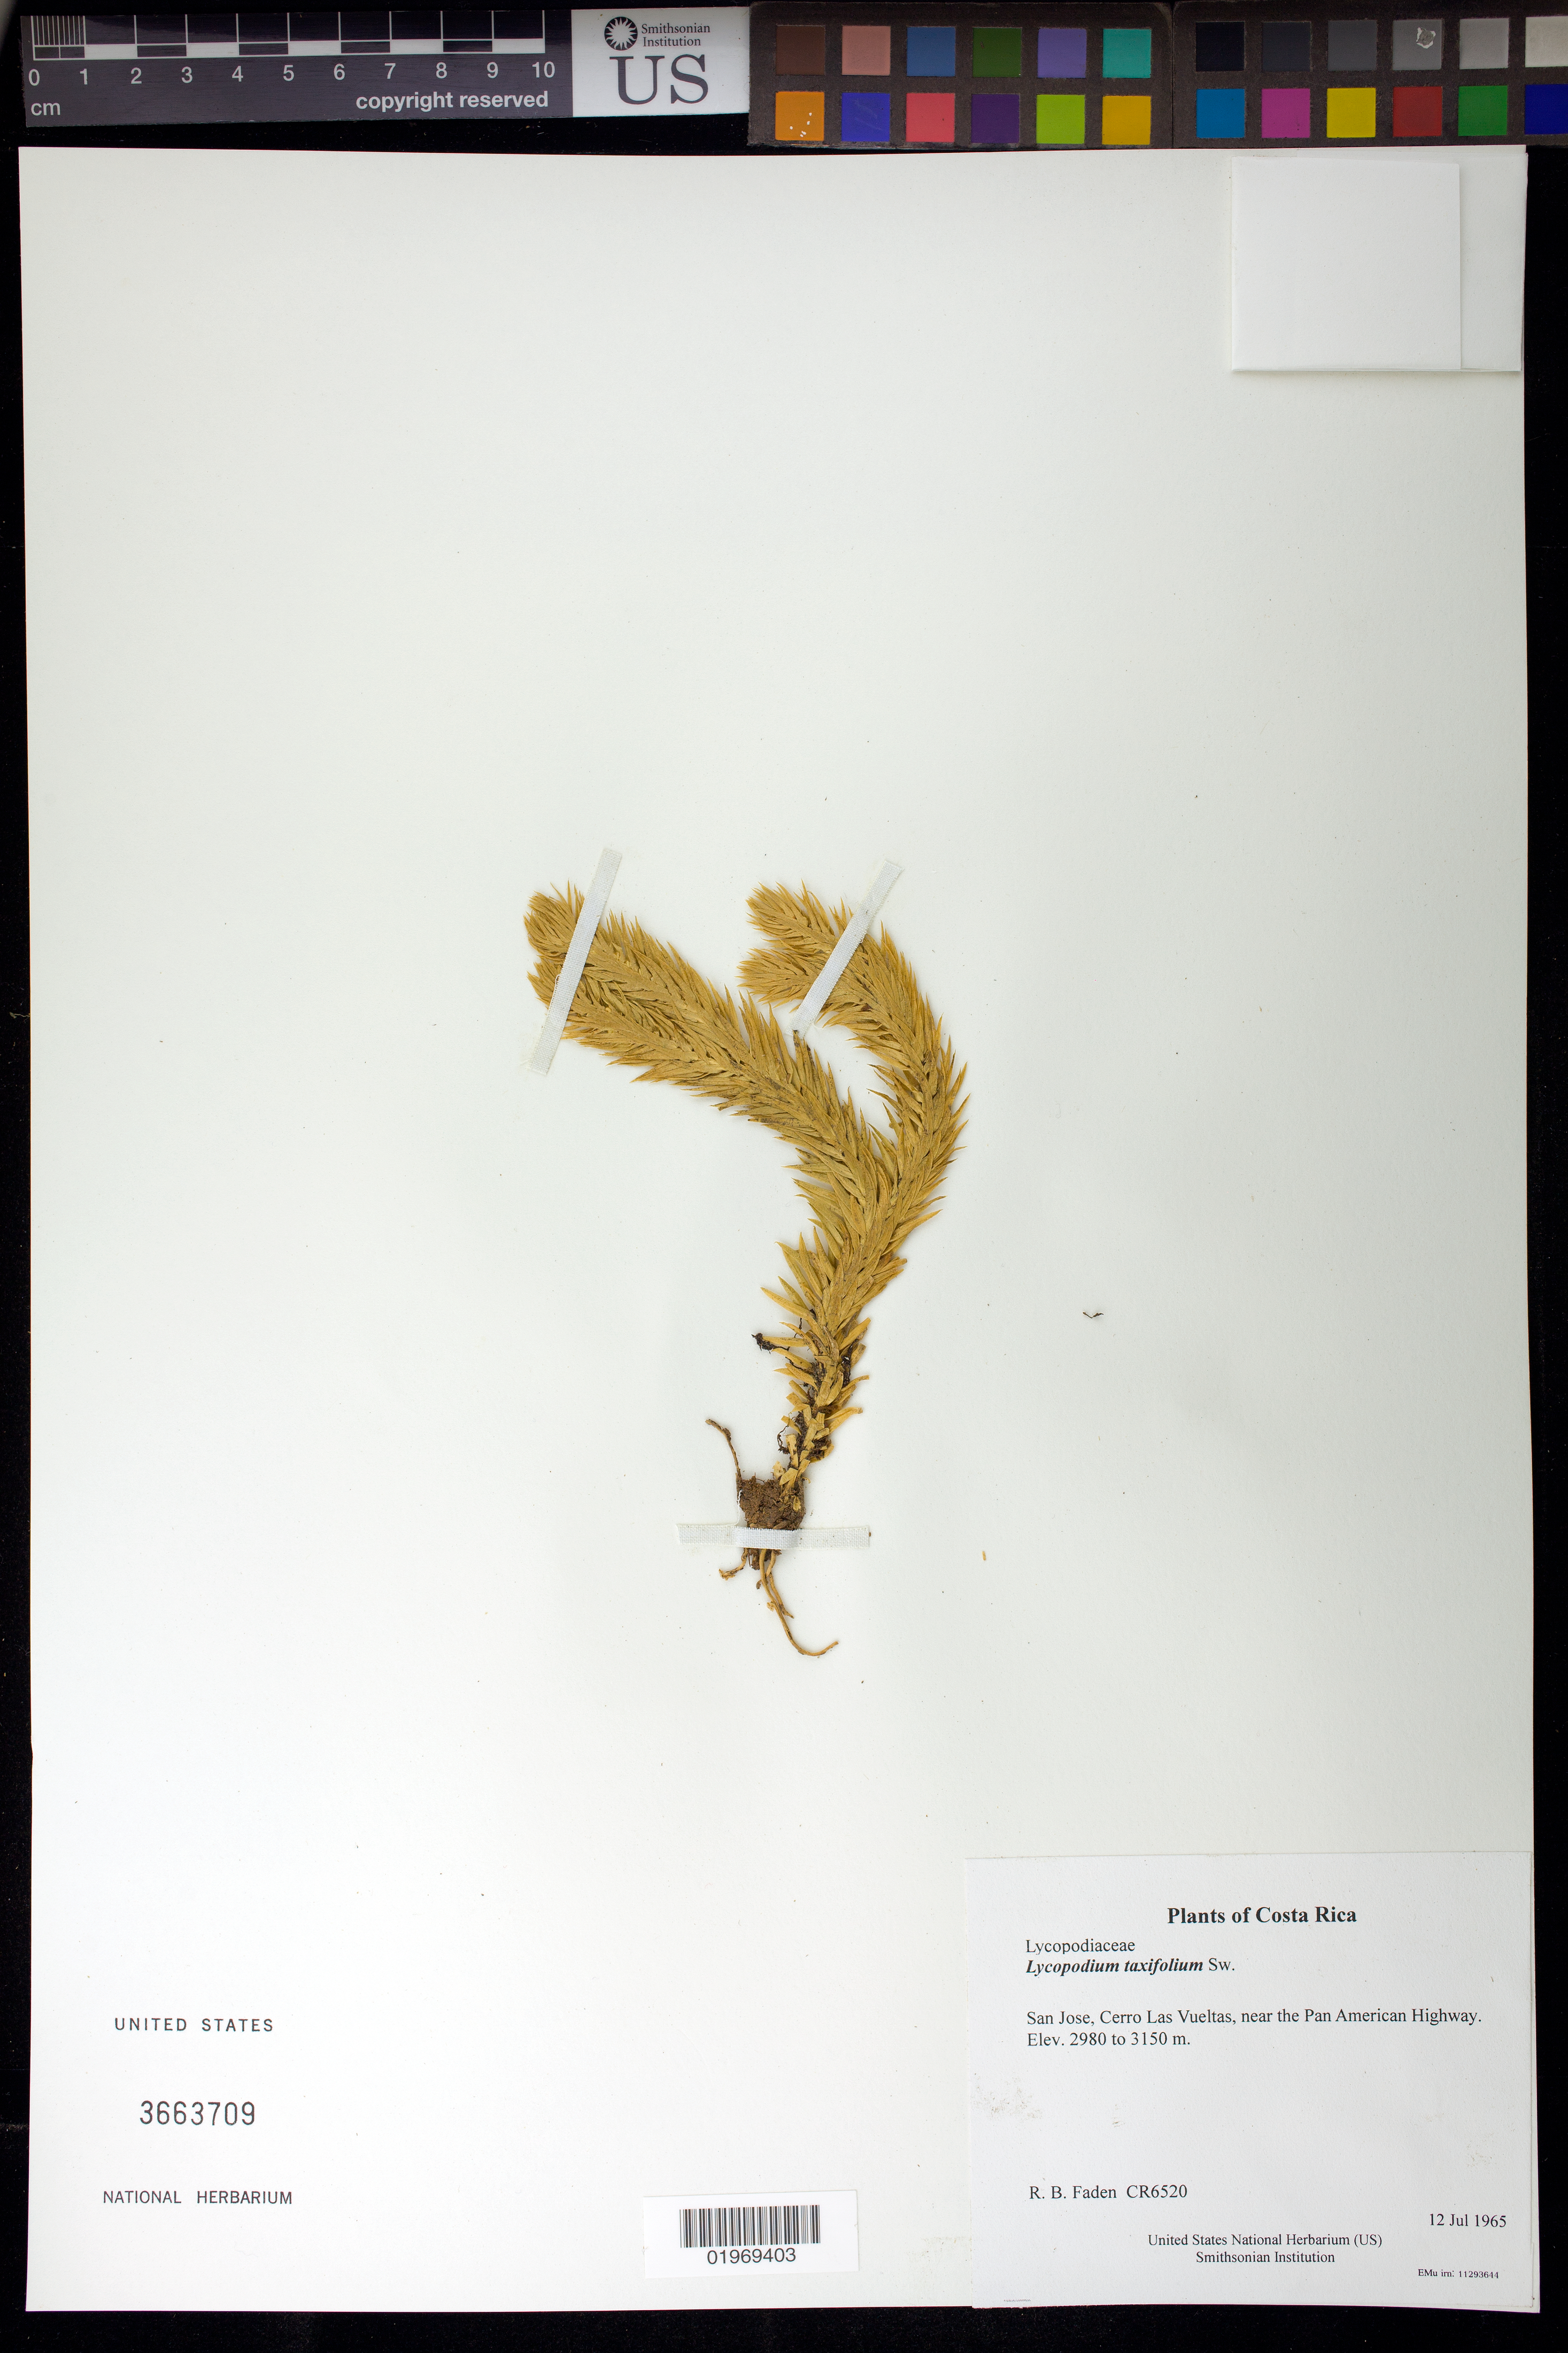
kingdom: Plantae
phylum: Tracheophyta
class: Lycopodiopsida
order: Lycopodiales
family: Lycopodiaceae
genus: Phlegmariurus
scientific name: Phlegmariurus taxifolius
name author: (Sw.) Á. Löve & D. Löve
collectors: R. B. Faden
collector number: CR6520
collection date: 1965-07-12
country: Costa Rica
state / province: San Jose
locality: Cerro Las Vueltas, near the Pan American Highway.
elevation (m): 2980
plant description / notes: Field note book says L. erickssonii.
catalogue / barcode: US 3663709